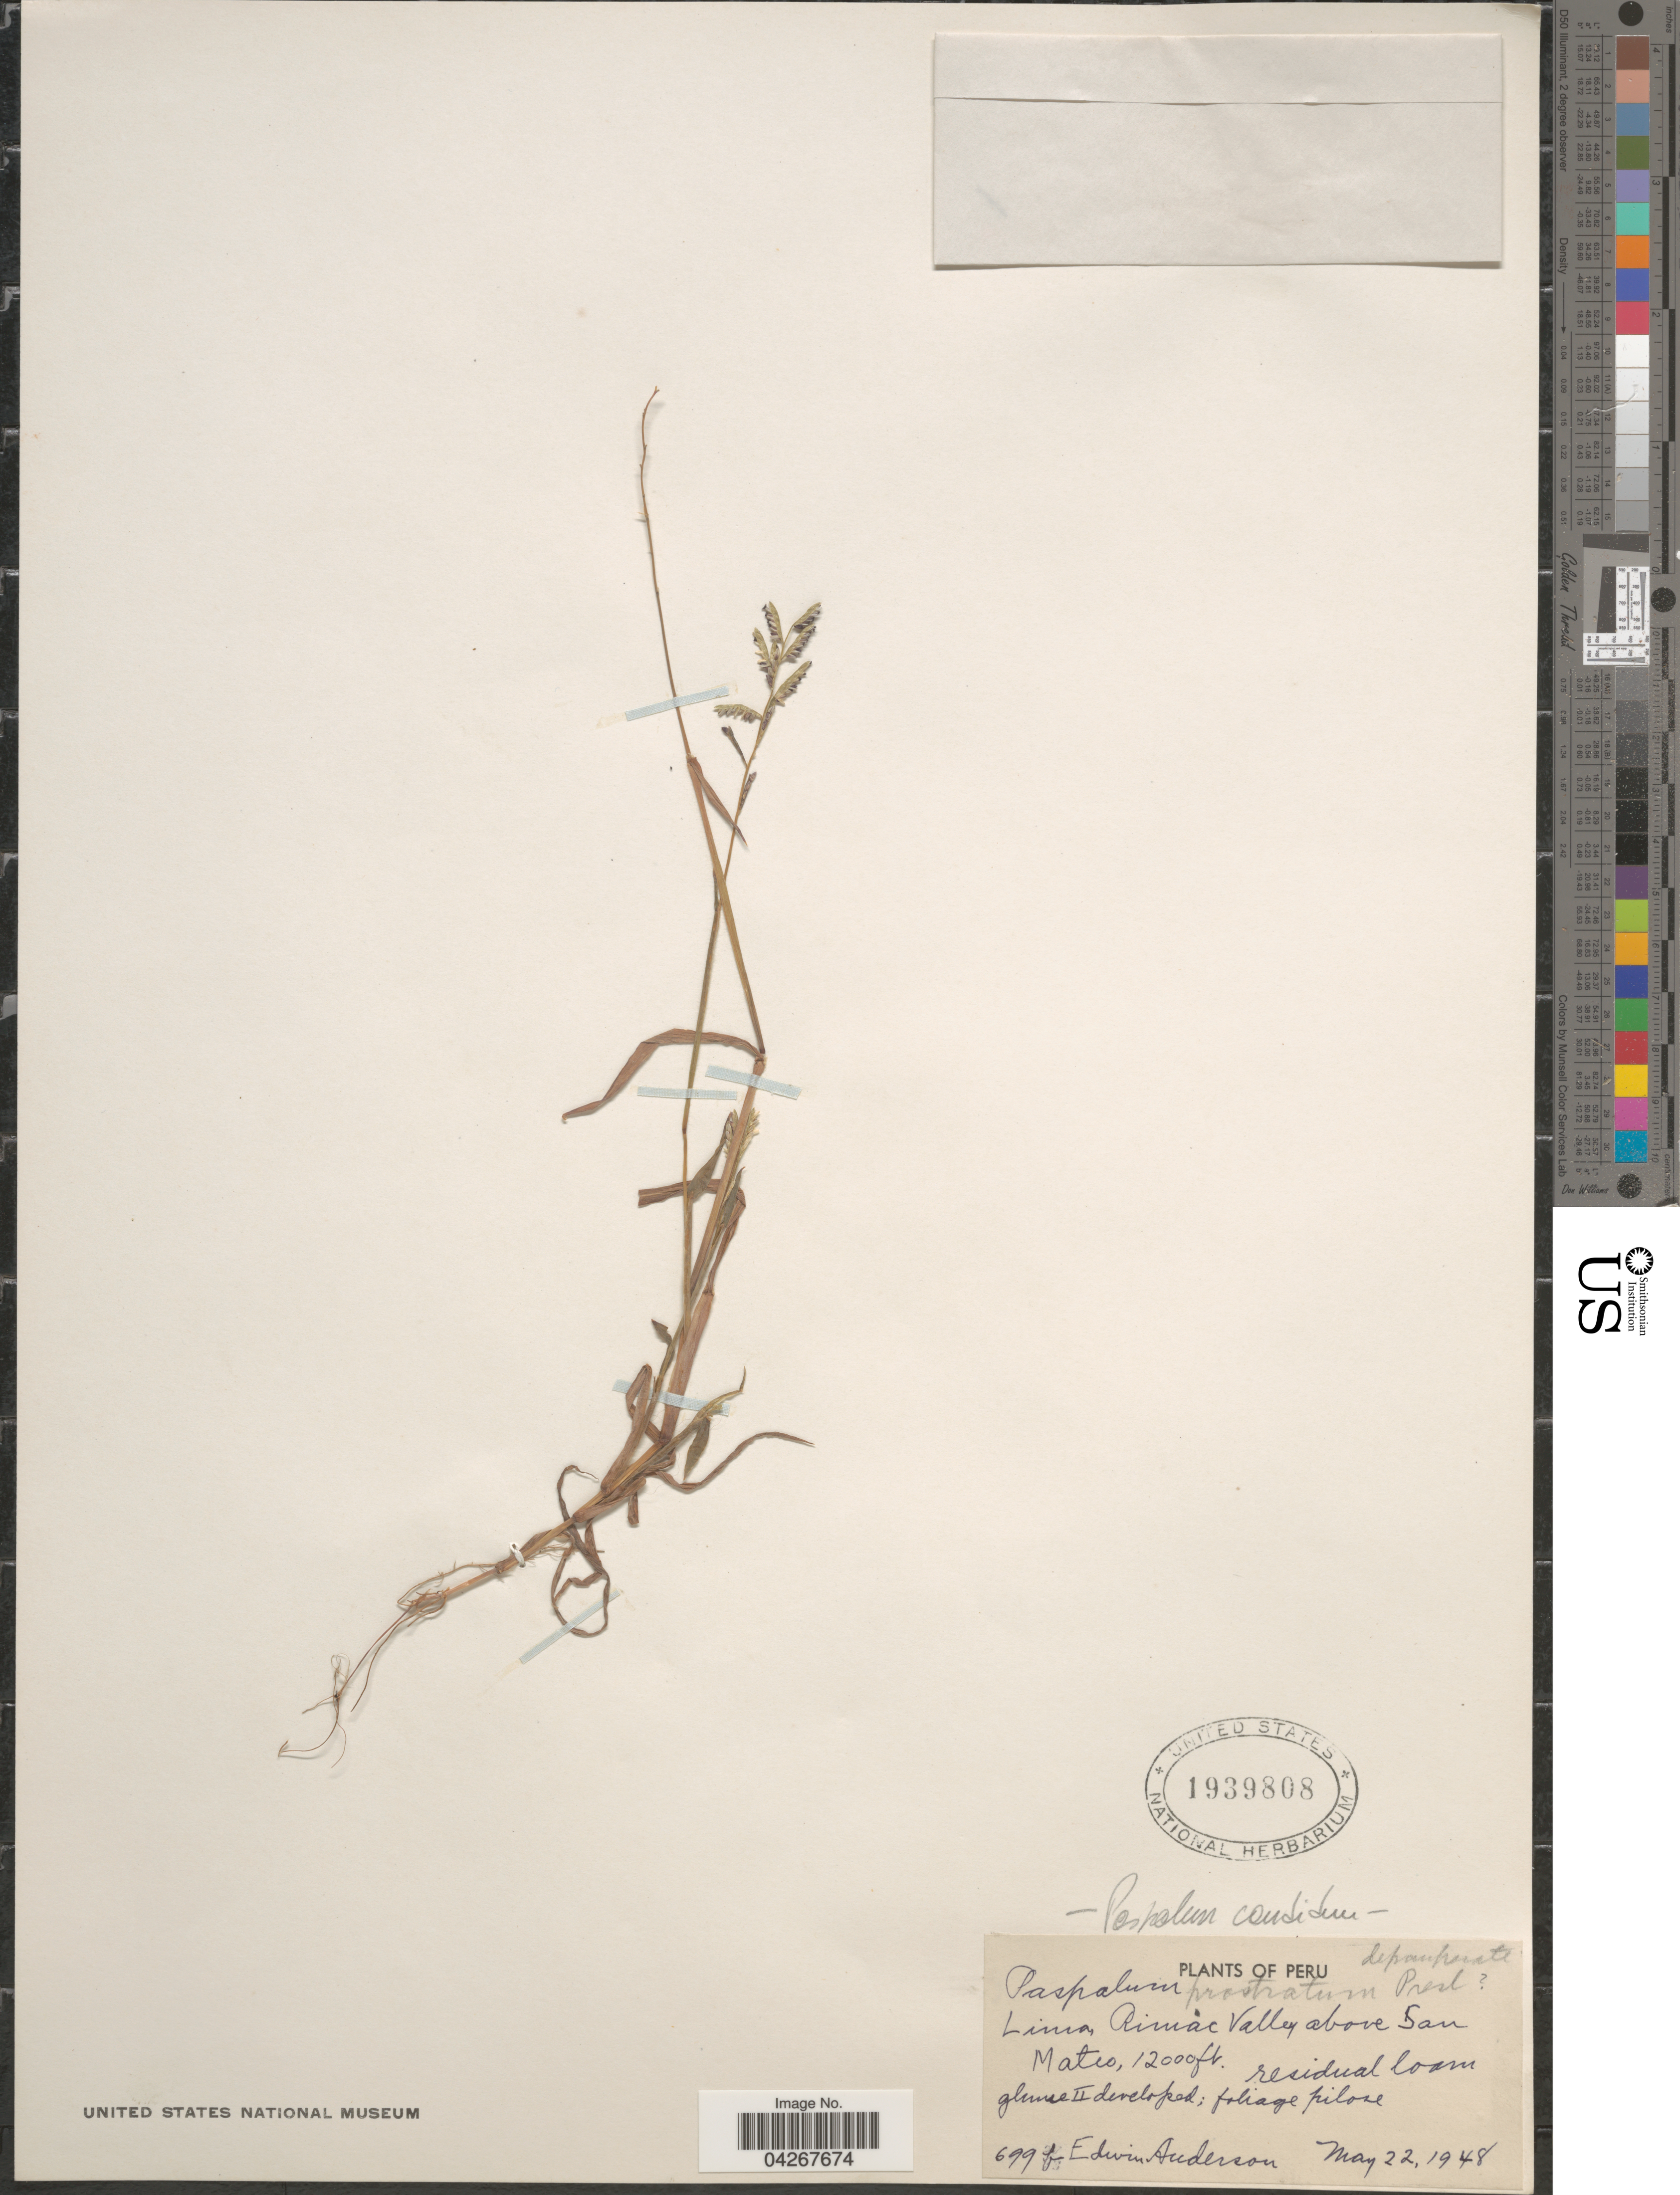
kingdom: Plantae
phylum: Tracheophyta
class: Liliopsida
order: Poales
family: Poaceae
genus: Paspalum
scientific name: Paspalum candidum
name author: (Humb. & Bonpl. ex Fleugge) Kunth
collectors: E. Anderson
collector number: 699b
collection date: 1948-05-22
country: Peru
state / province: Lima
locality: Rimac Valley above San Mateo.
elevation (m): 3658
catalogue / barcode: US 1939808